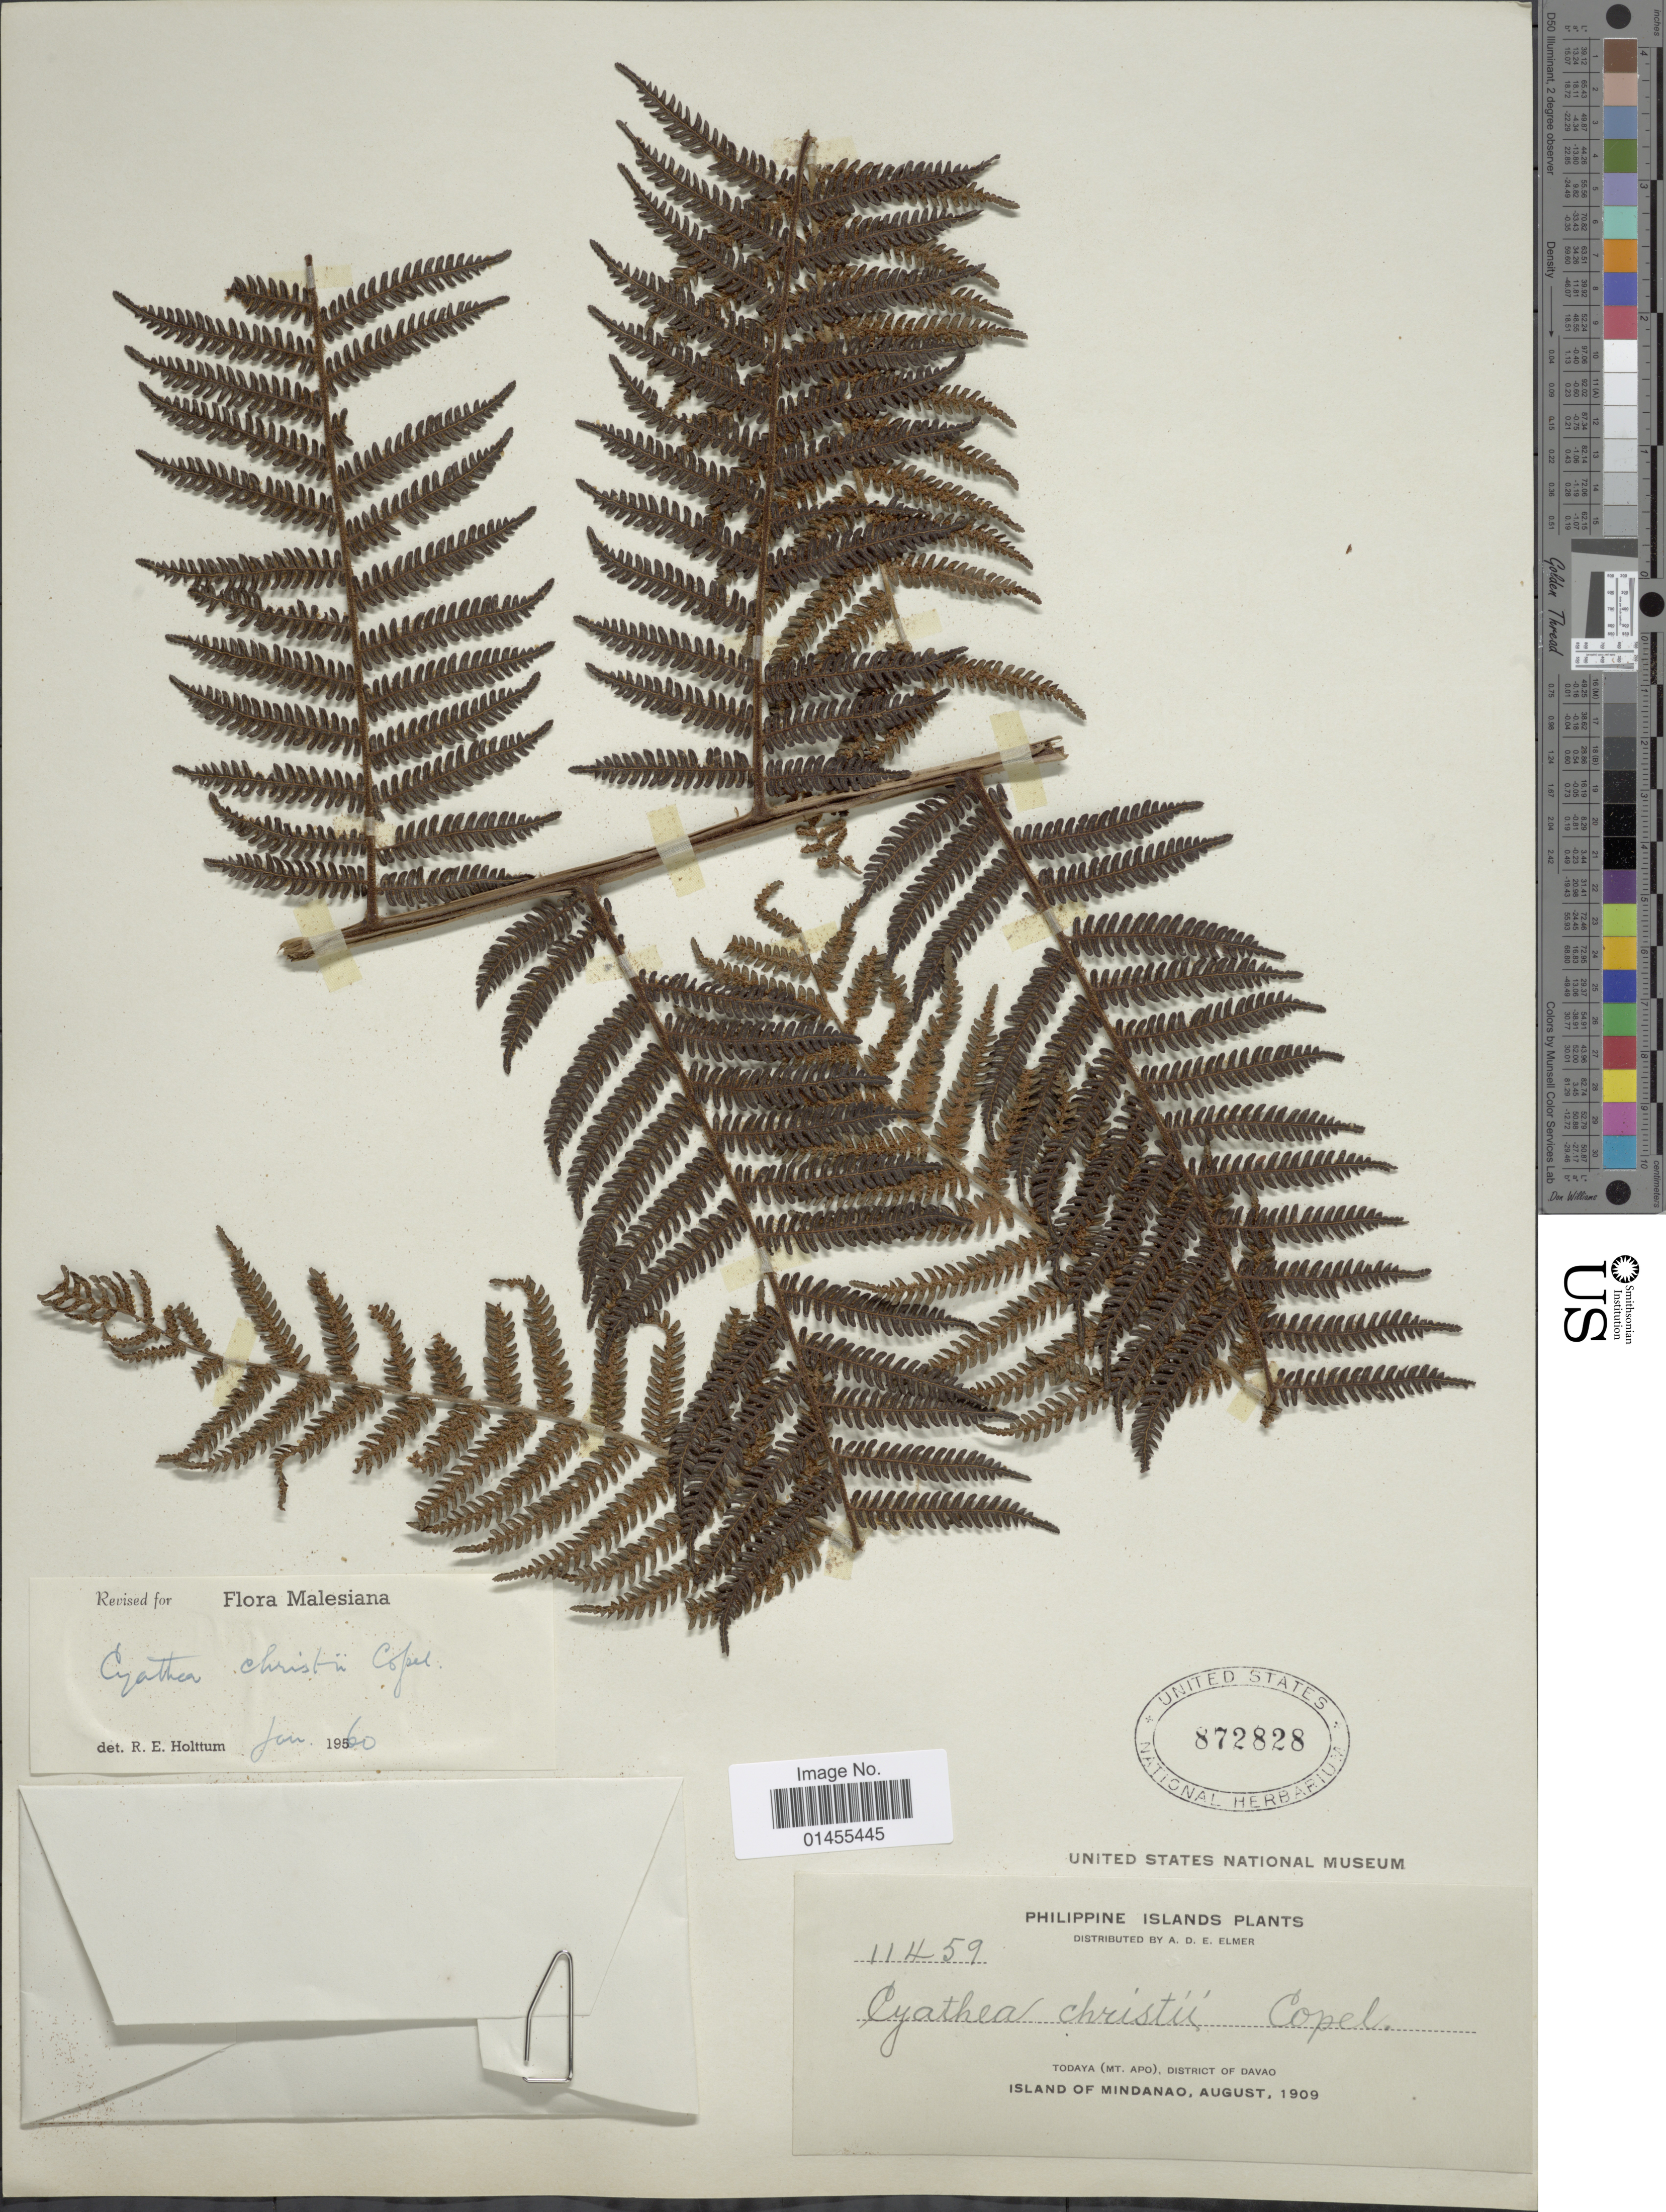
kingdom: Plantae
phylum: Tracheophyta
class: Polypodiopsida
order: Cyatheales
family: Cyatheaceae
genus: Alsophila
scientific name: Alsophila christii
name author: Alderw.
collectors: A. D. E. Elmer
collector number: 11459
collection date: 1909-08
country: Philippines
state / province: Davao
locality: Todaya (Mt. Apo), district of Davao. Island of Mindanao.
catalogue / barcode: US 872828